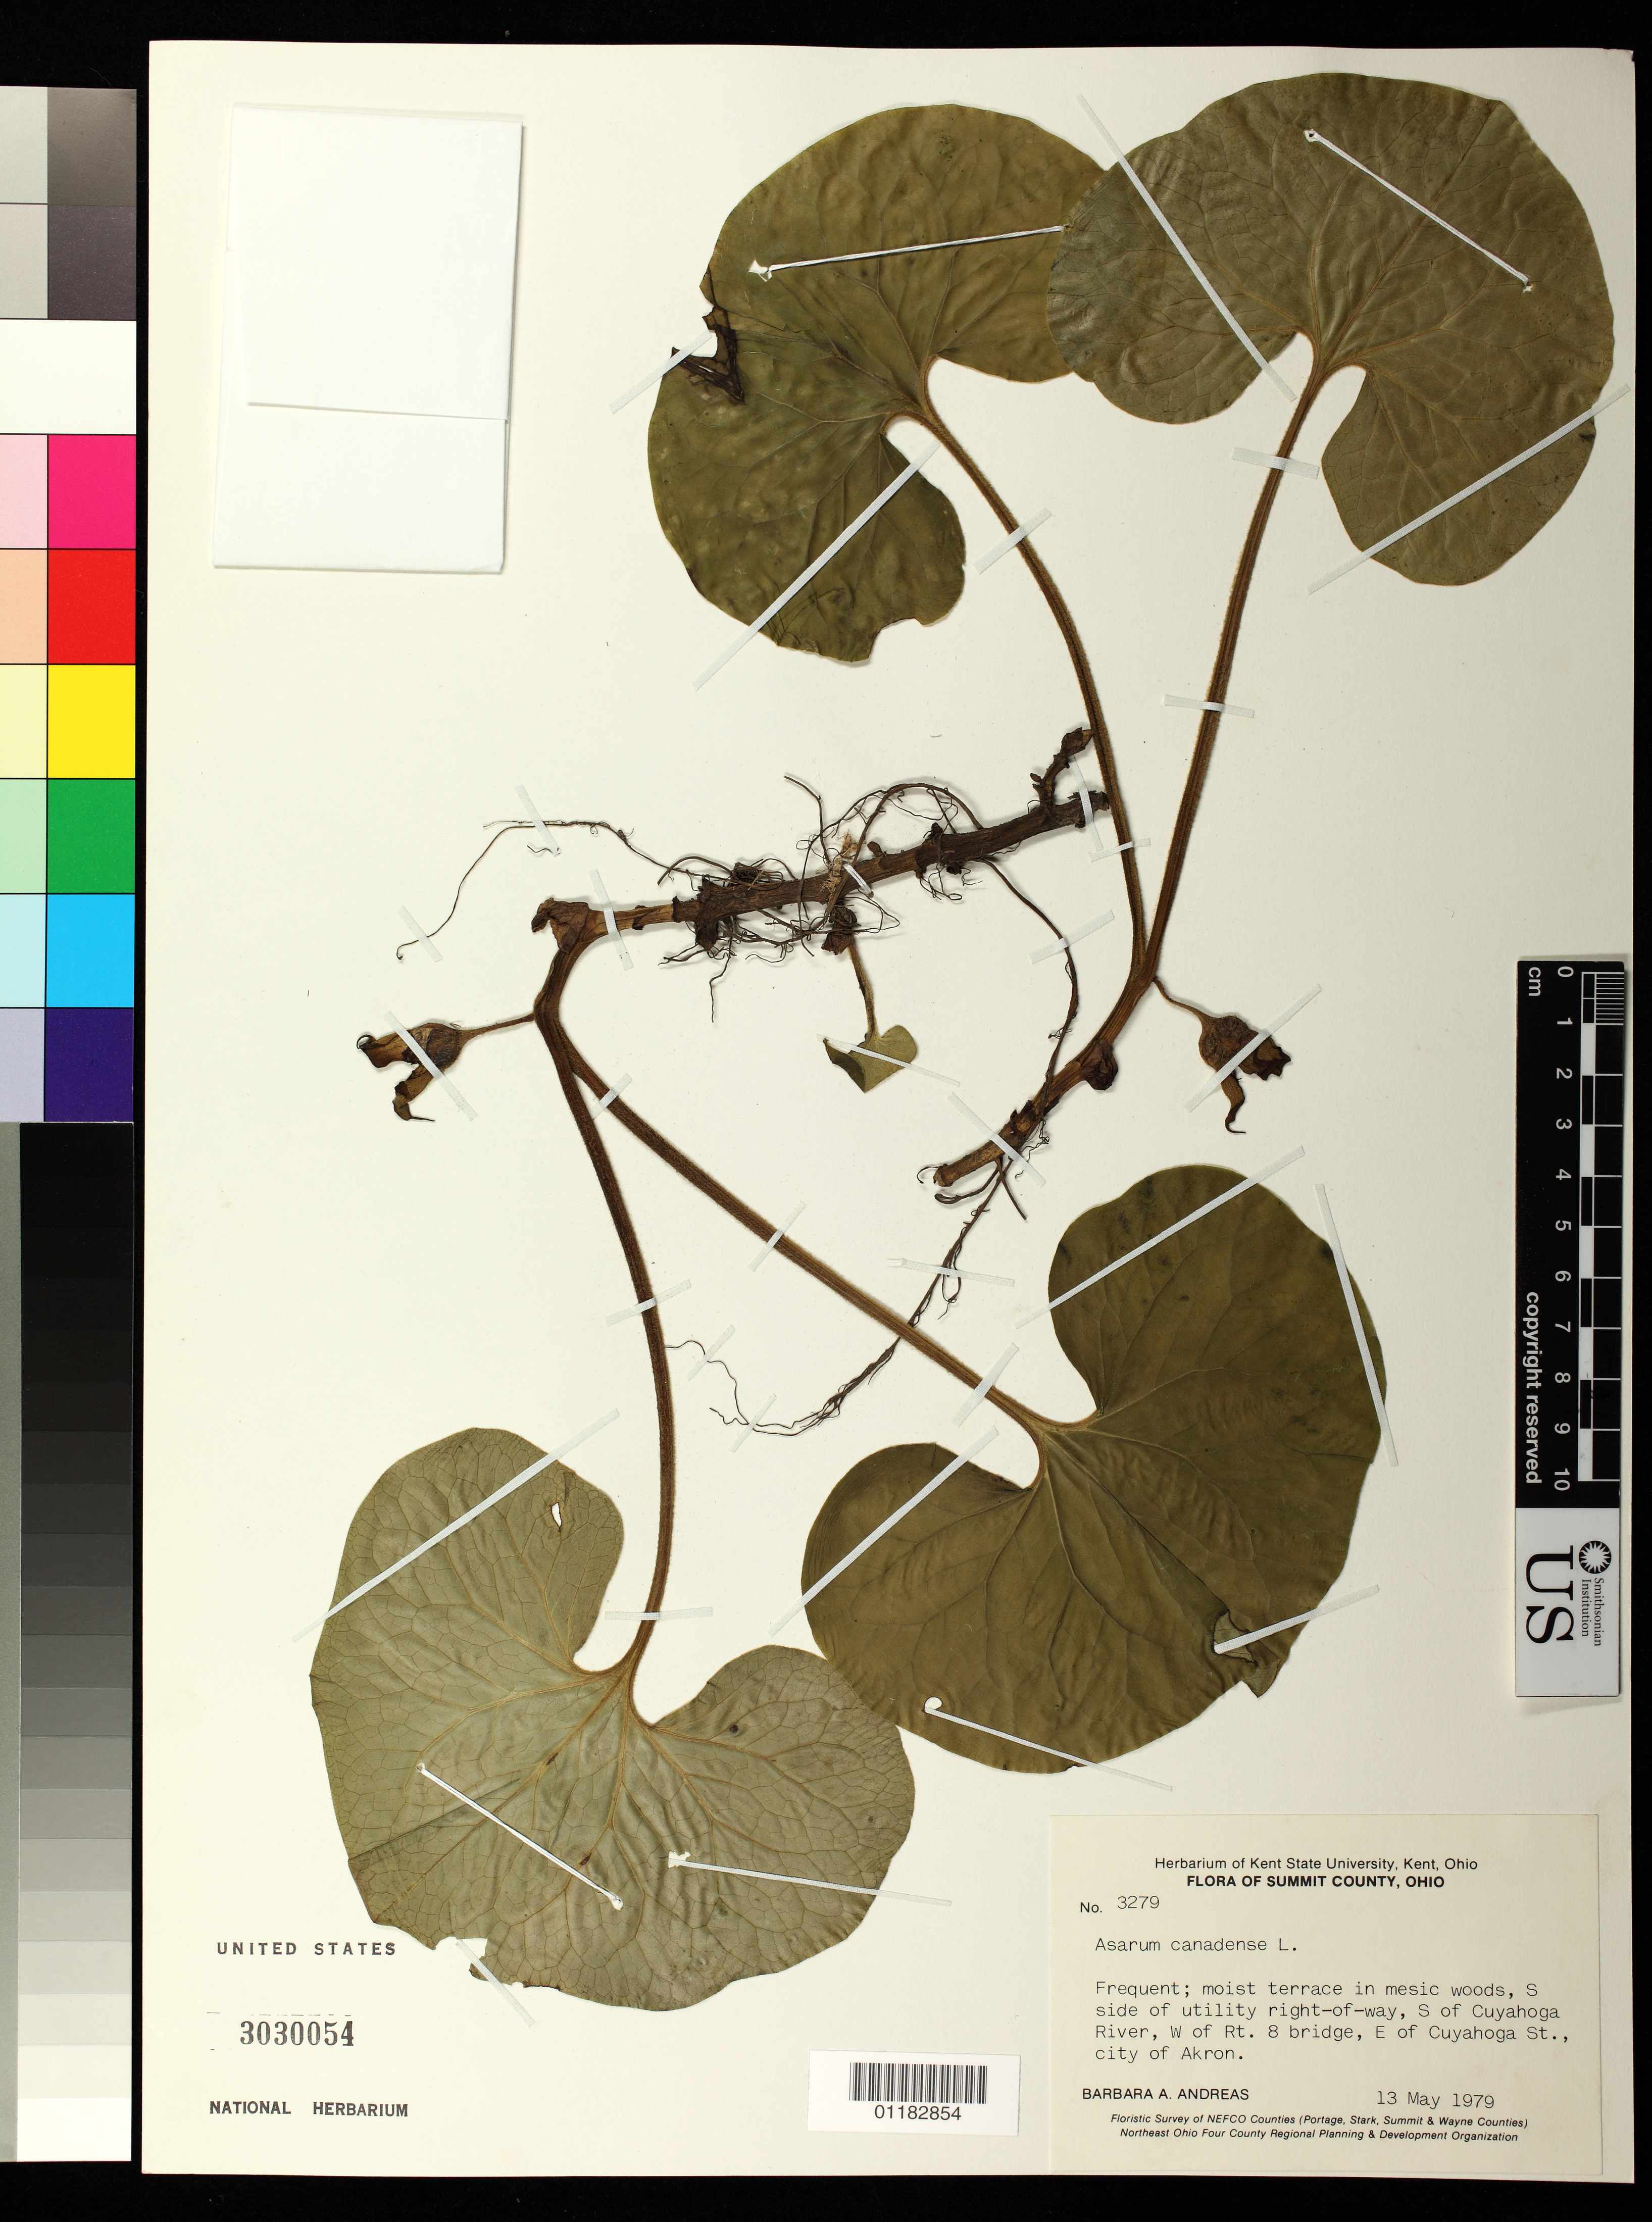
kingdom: Plantae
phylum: Tracheophyta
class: Magnoliopsida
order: Piperales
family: Aristolochiaceae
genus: Asarum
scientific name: Asarum canadense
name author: L.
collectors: B. A. Andreas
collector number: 3279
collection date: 1979-05-13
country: United States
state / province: Ohio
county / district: Summit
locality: S. side of utility right-of-way, S. of Cuyahoga River, W. of Rt. 8 bridge, E. of Cuyahoga St., city of Akron, Summit County.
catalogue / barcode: US 3030054